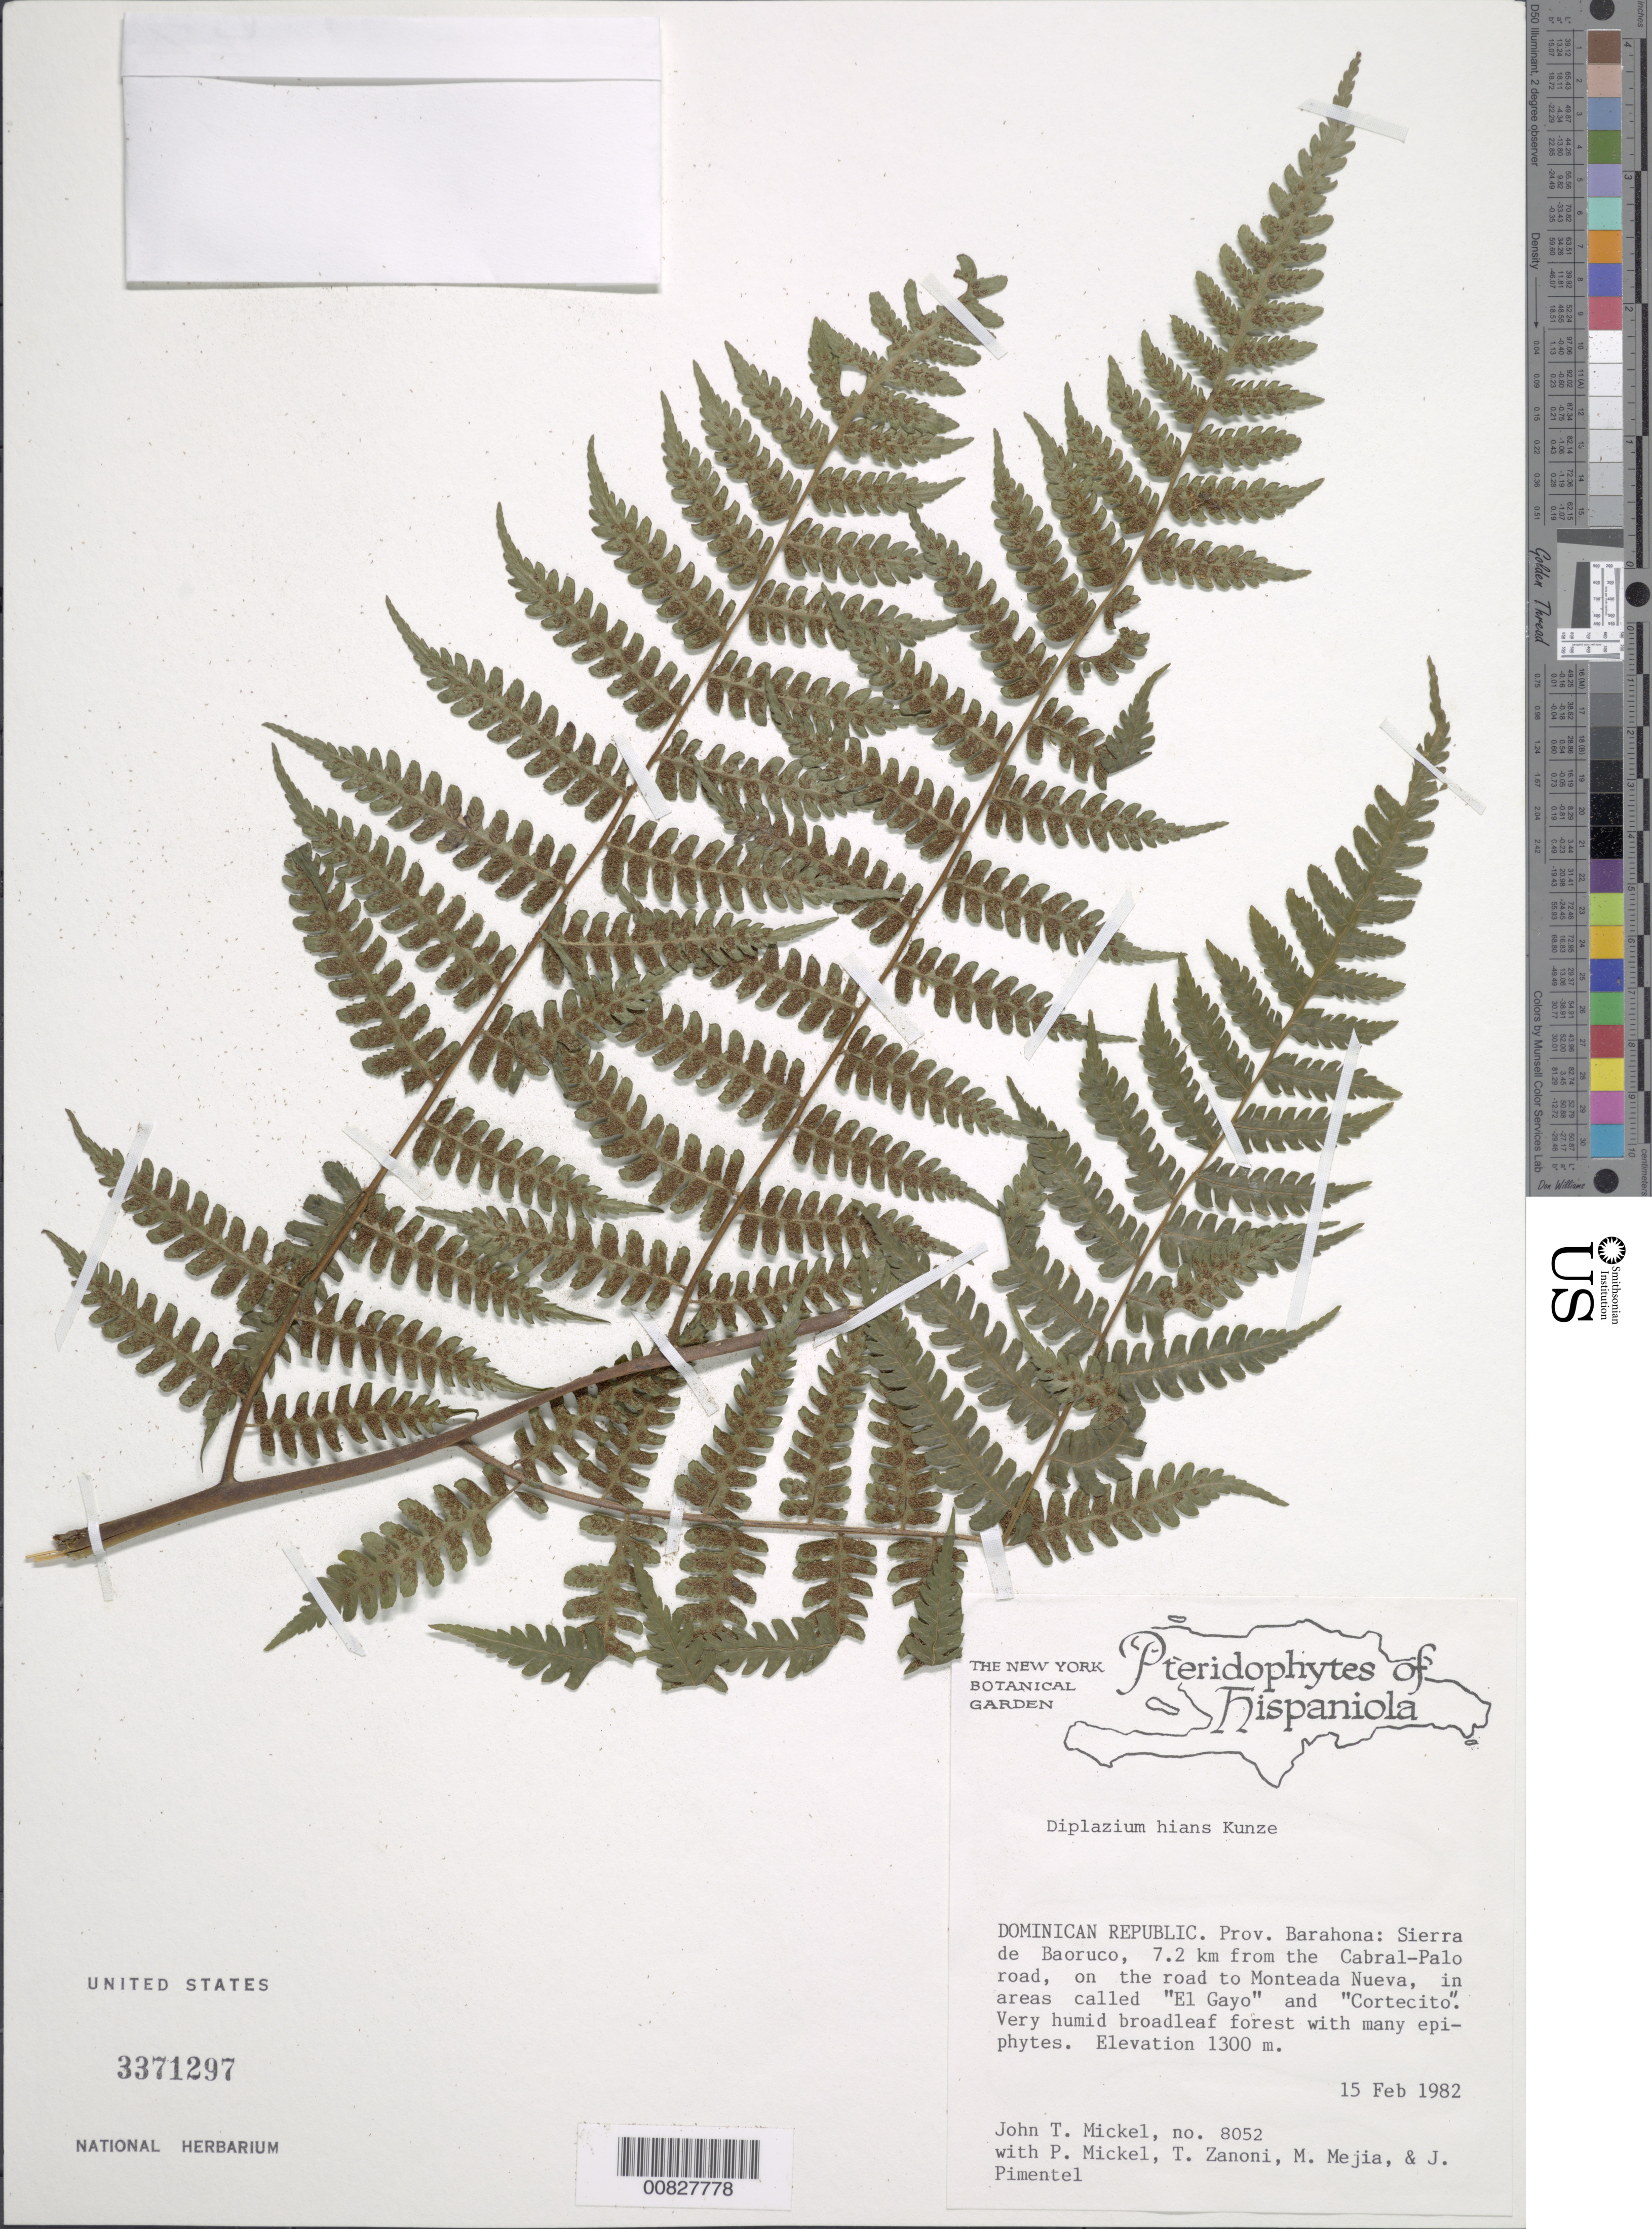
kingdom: Plantae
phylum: Tracheophyta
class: Polypodiopsida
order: Polypodiales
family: Athyriaceae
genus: Diplazium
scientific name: Diplazium hians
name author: Kunze ex Klotzsch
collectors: J. T. Mickel, P. Mickel, T. A. Zanoni, M. Mejia & J. Pimentel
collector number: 8052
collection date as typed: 15 Feb 1982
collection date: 1982-02-15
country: Dominican Republic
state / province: Barahona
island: Hispaniola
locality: Sierra de Baoruco, 7.2 km from Cabral-Palo road, road to Monteada Nueva, "El Gayo" and "Cortecito"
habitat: Very humid broadleaf forest with many epiphytes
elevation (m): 1300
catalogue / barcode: US 3371297